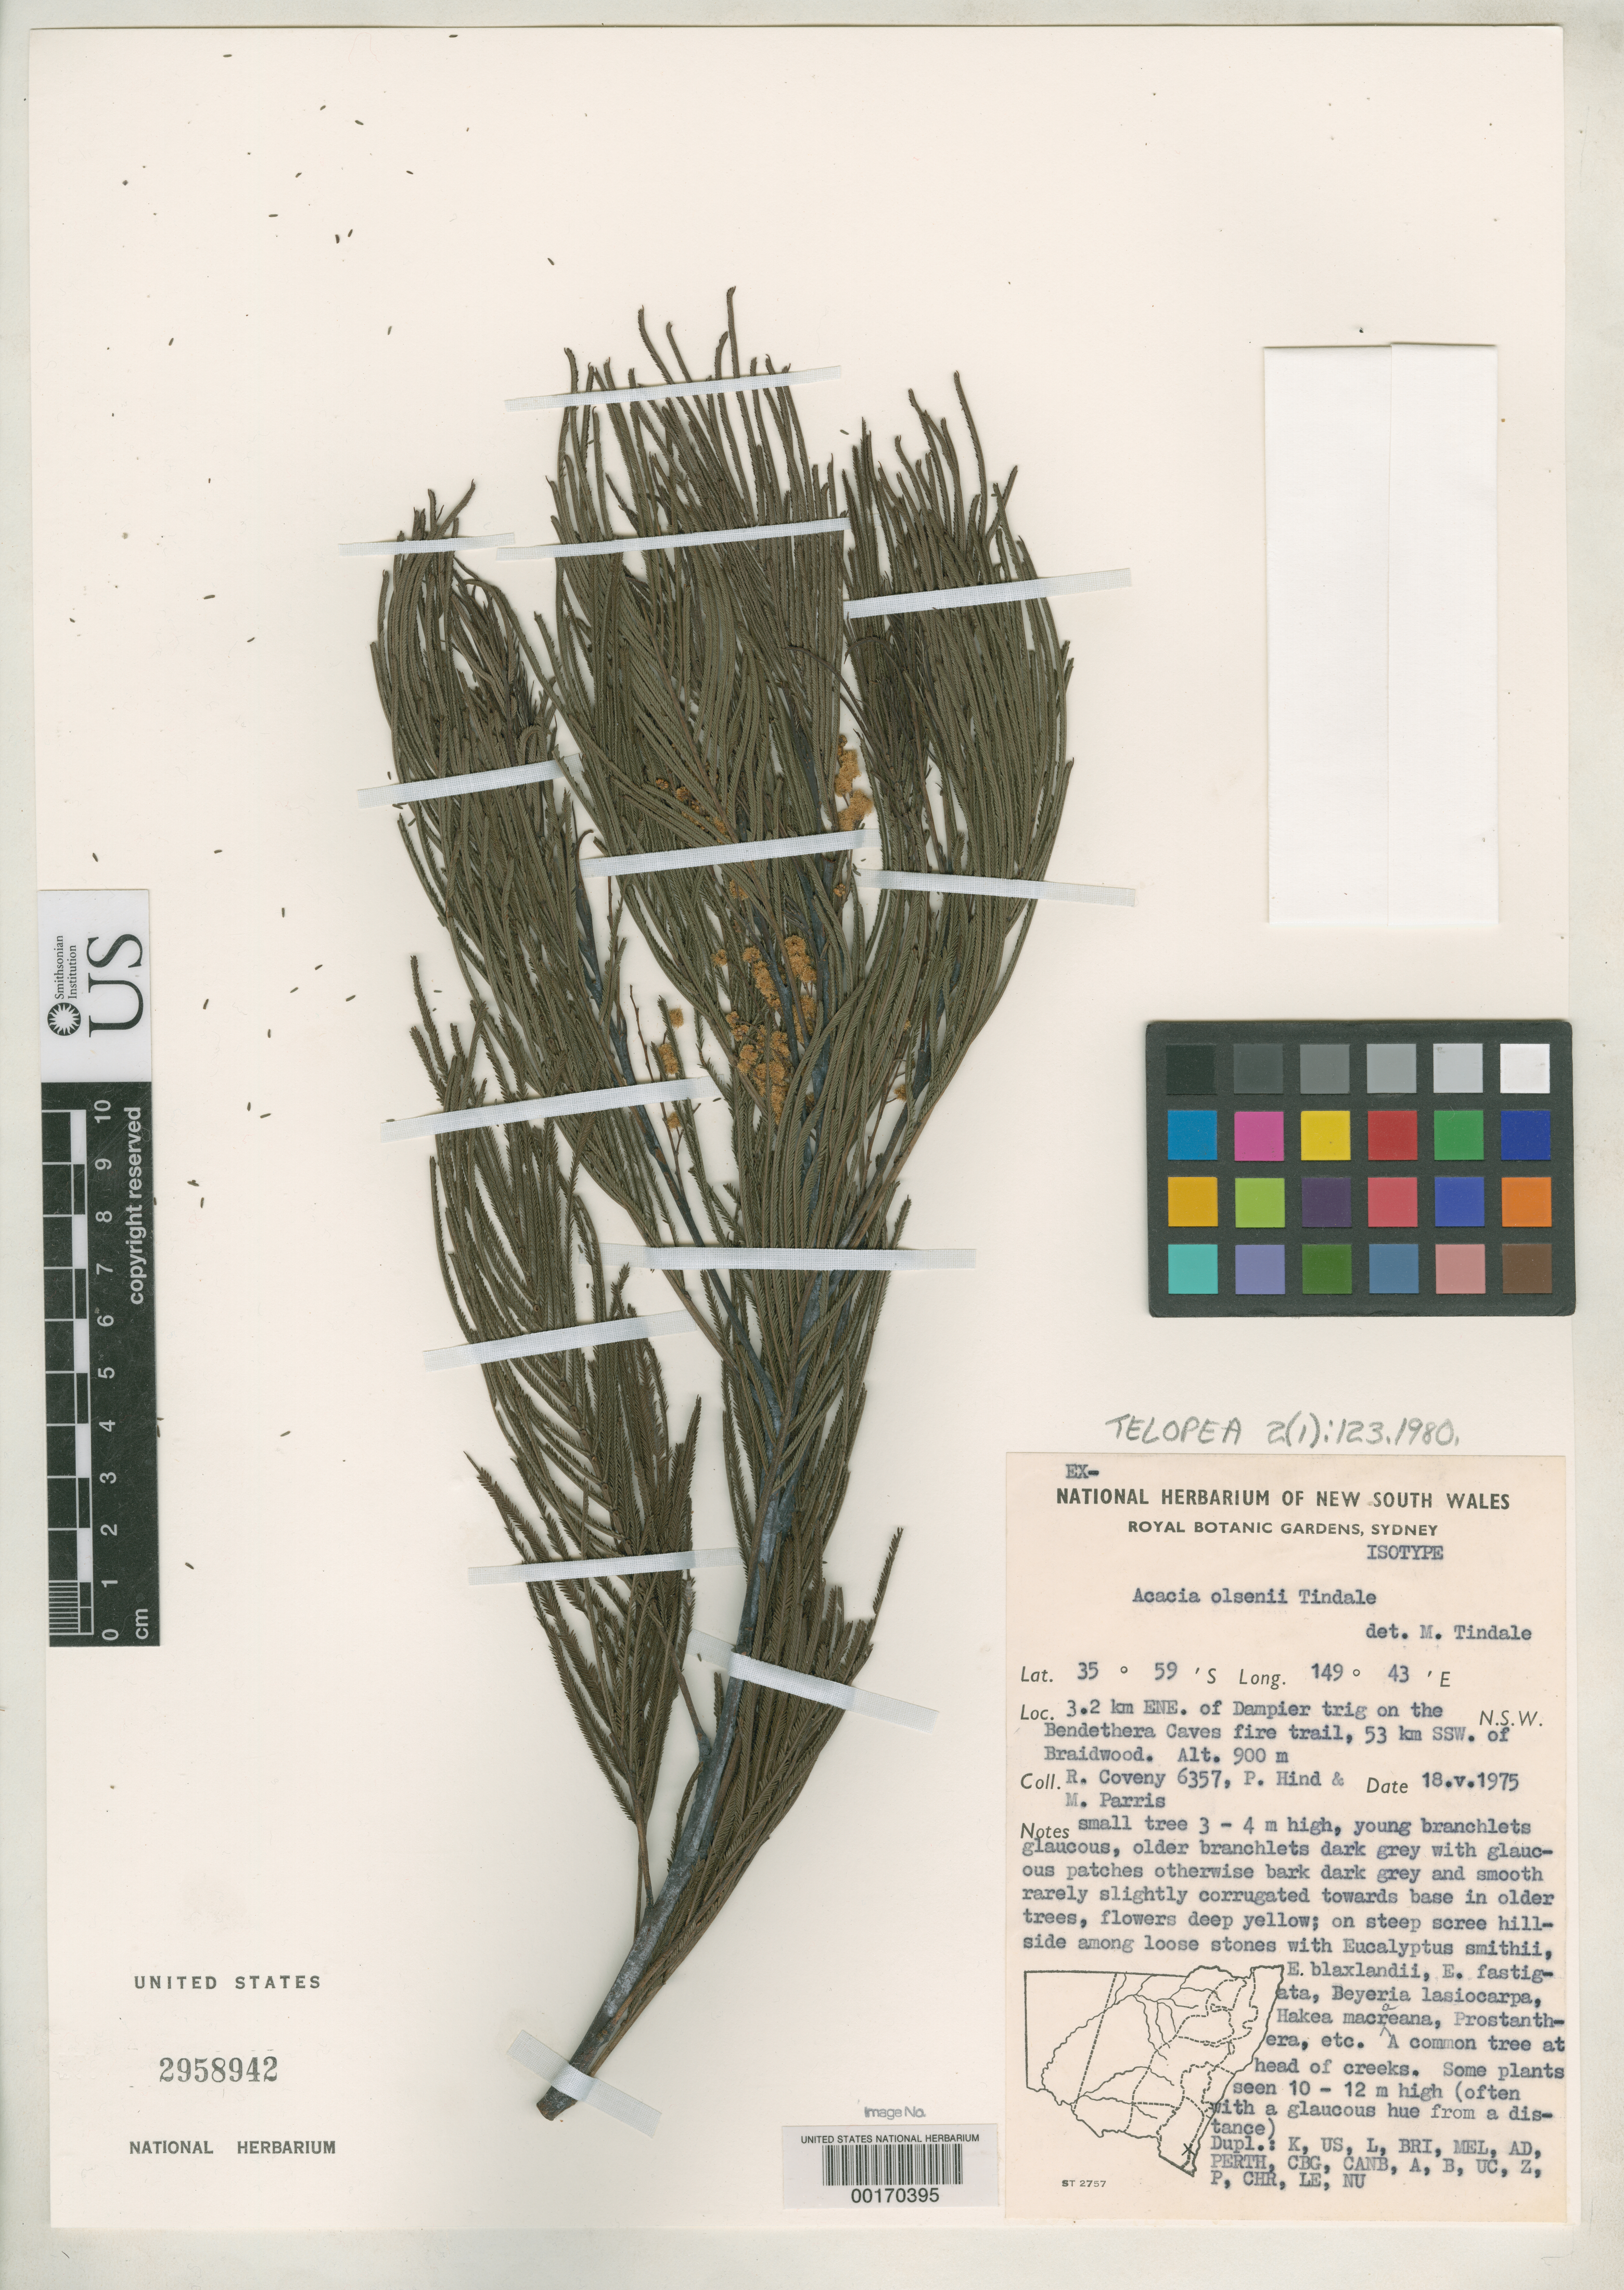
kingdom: Plantae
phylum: Tracheophyta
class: Magnoliopsida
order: Fabales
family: Fabaceae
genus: Acacia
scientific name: Acacia olsenii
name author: Tindale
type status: Isotype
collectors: R. Coveny, P. Hind & M. Parris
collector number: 6357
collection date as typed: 18 May 1975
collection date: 1975-05-18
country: Australia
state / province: New South Wales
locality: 3.2 km ENE of Dampier Trig on Bendethera Caves fire trail, 53 km SSW of Braidwood.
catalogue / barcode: US 2958942